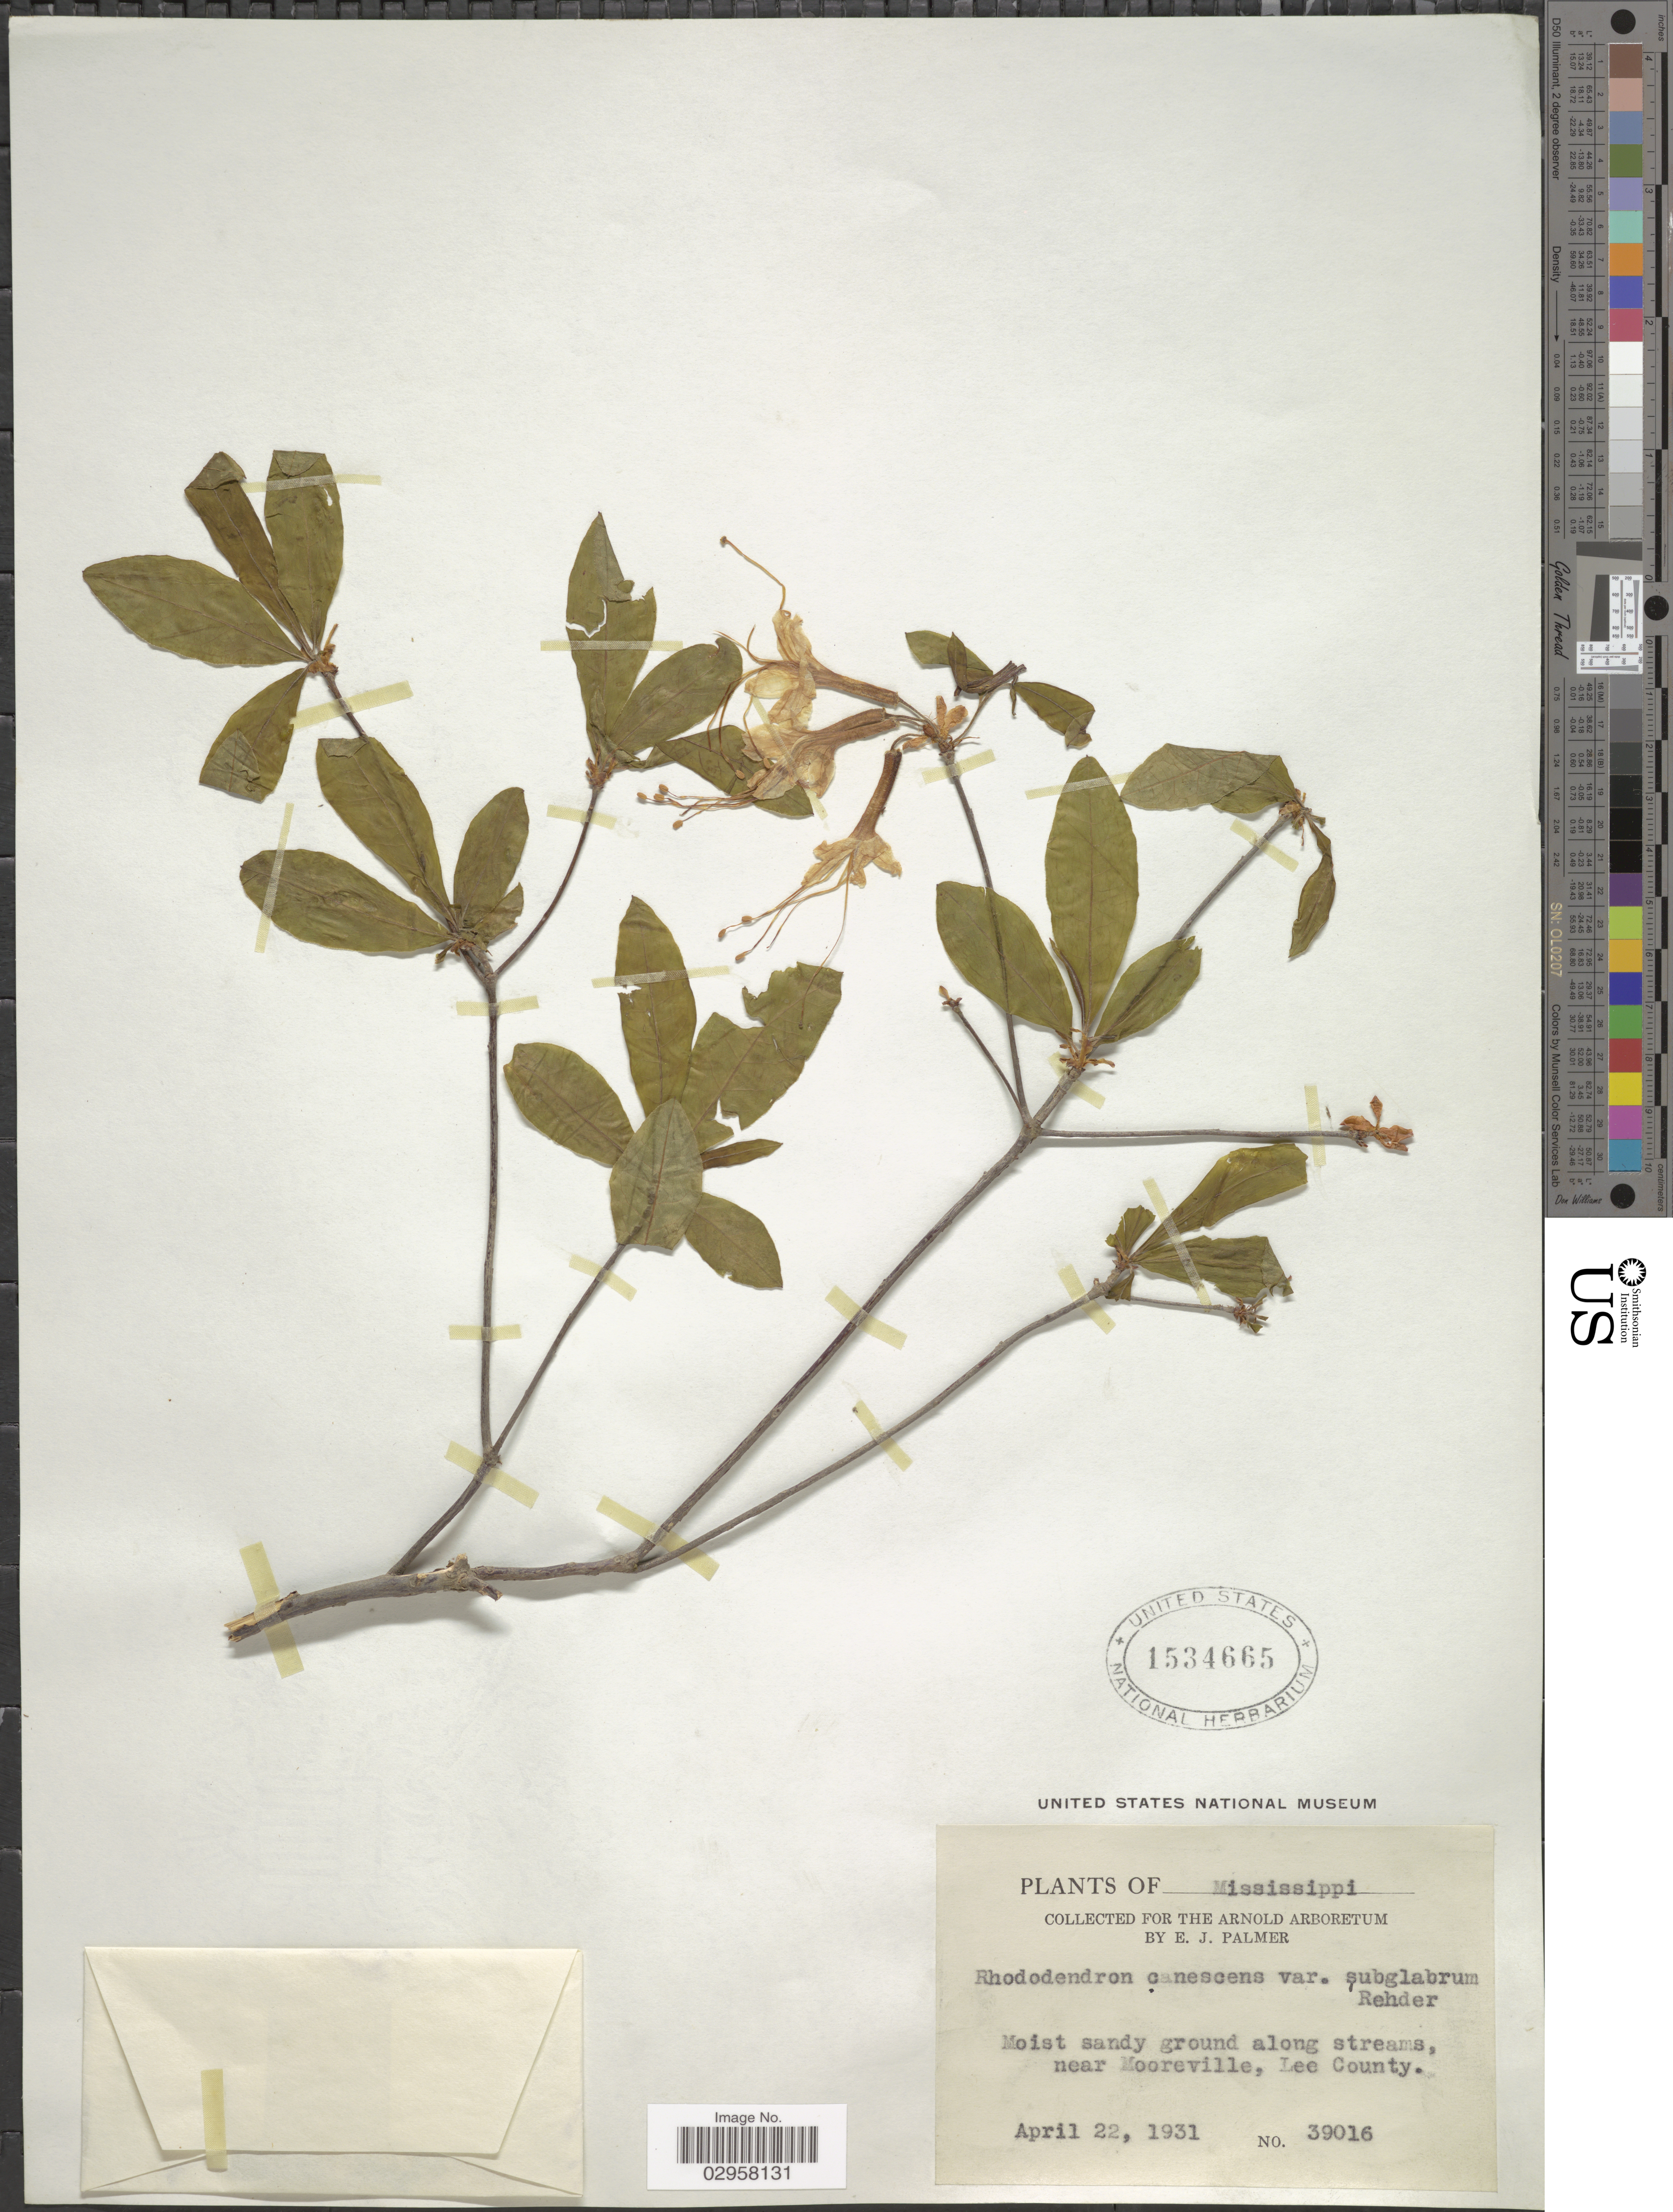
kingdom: Plantae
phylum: Tracheophyta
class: Magnoliopsida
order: Ericales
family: Ericaceae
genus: Rhododendron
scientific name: Rhododendron canescens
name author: (Michx.) Sweet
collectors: E. J. Palmer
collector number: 39016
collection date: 1931-04-22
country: United States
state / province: Mississippi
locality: Moist sandy ground along streams, near Mooreville, Lee County.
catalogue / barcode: US 1534665